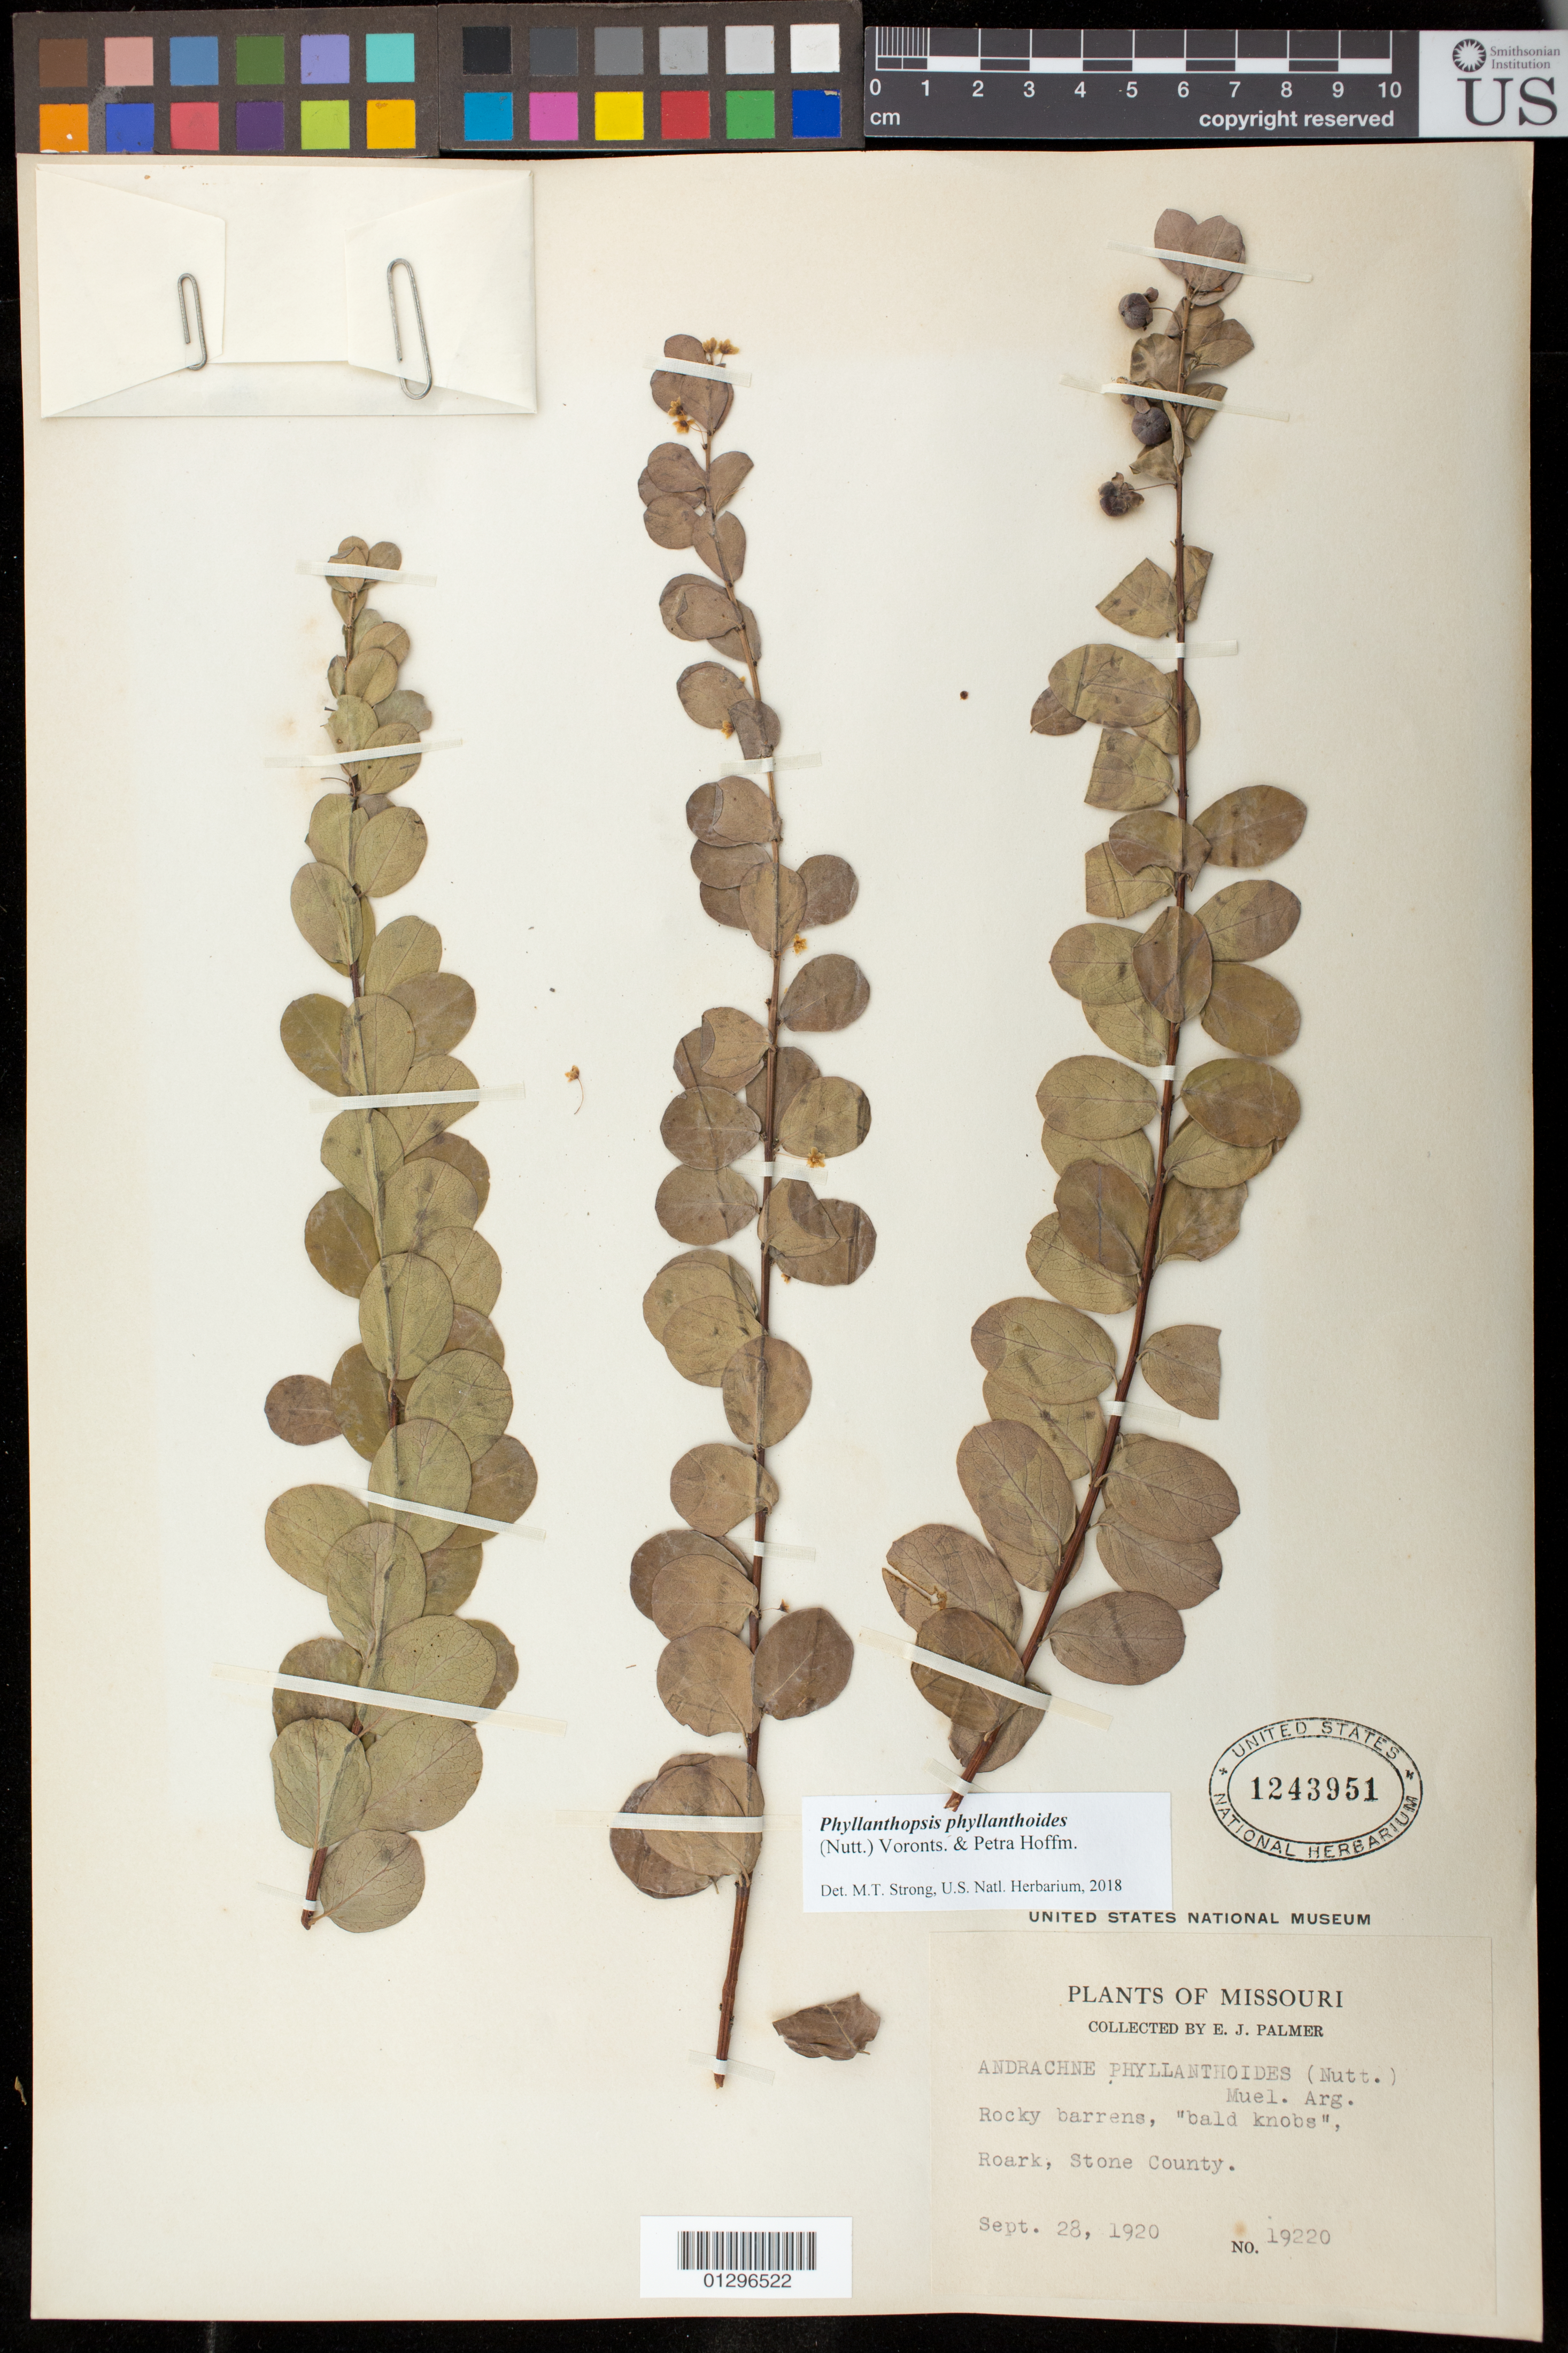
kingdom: Plantae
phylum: Tracheophyta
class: Magnoliopsida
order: Malpighiales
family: Phyllanthaceae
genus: Phyllanthopsis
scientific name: Phyllanthopsis phyllanthoides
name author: (Nutt.) Voronts. & Petra Hoffm.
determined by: Strong, M. T., (US), Smithsonian Institution - National Museum of Natural History (UNITED STATES)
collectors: E. J. Palmer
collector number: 19220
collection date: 1920-09-28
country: United States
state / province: Missouri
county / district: Stone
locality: Roark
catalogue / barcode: US 1243951